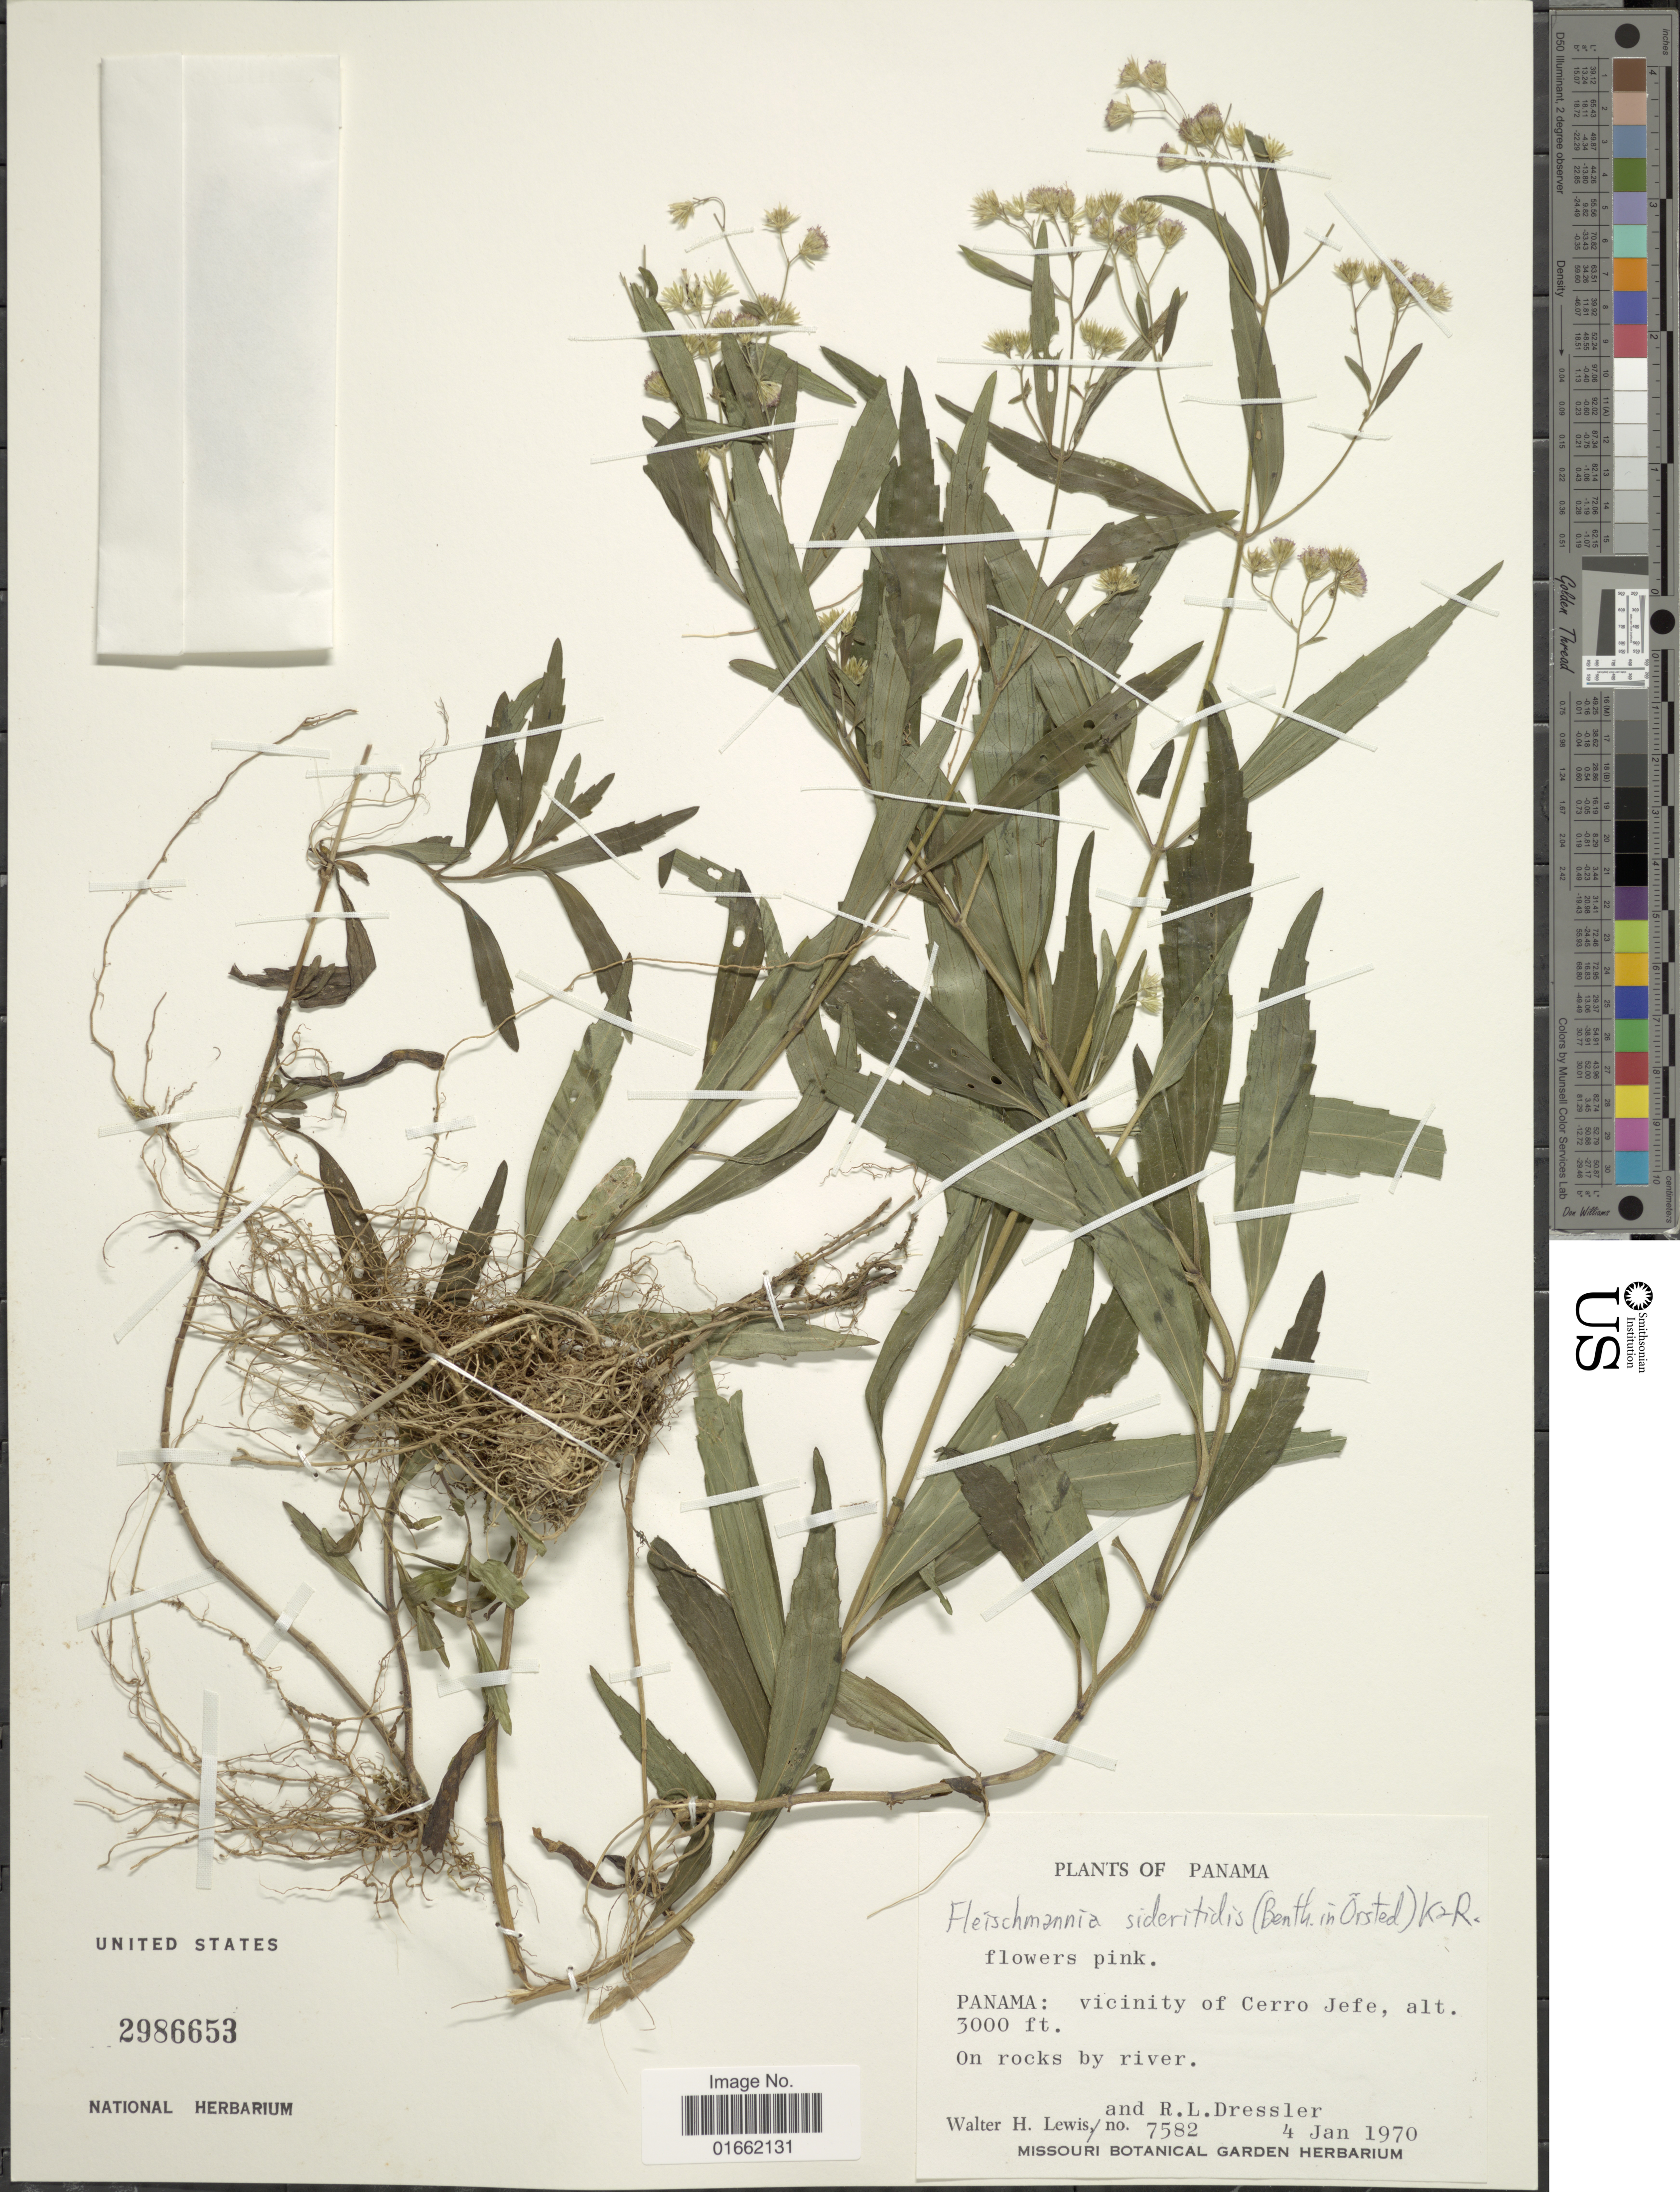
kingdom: Plantae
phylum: Tracheophyta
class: Magnoliopsida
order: Asterales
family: Asteraceae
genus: Fleischmannia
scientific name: Fleischmannia sideritides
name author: (Benth. in Oerst.) R.M. King & H. Rob.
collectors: R. Dressler & W. H. Lewis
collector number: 7582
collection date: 1970-01-04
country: Panama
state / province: Panamá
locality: Panama: vicinity of Cerro Jefe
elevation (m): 914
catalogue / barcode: US 2986653